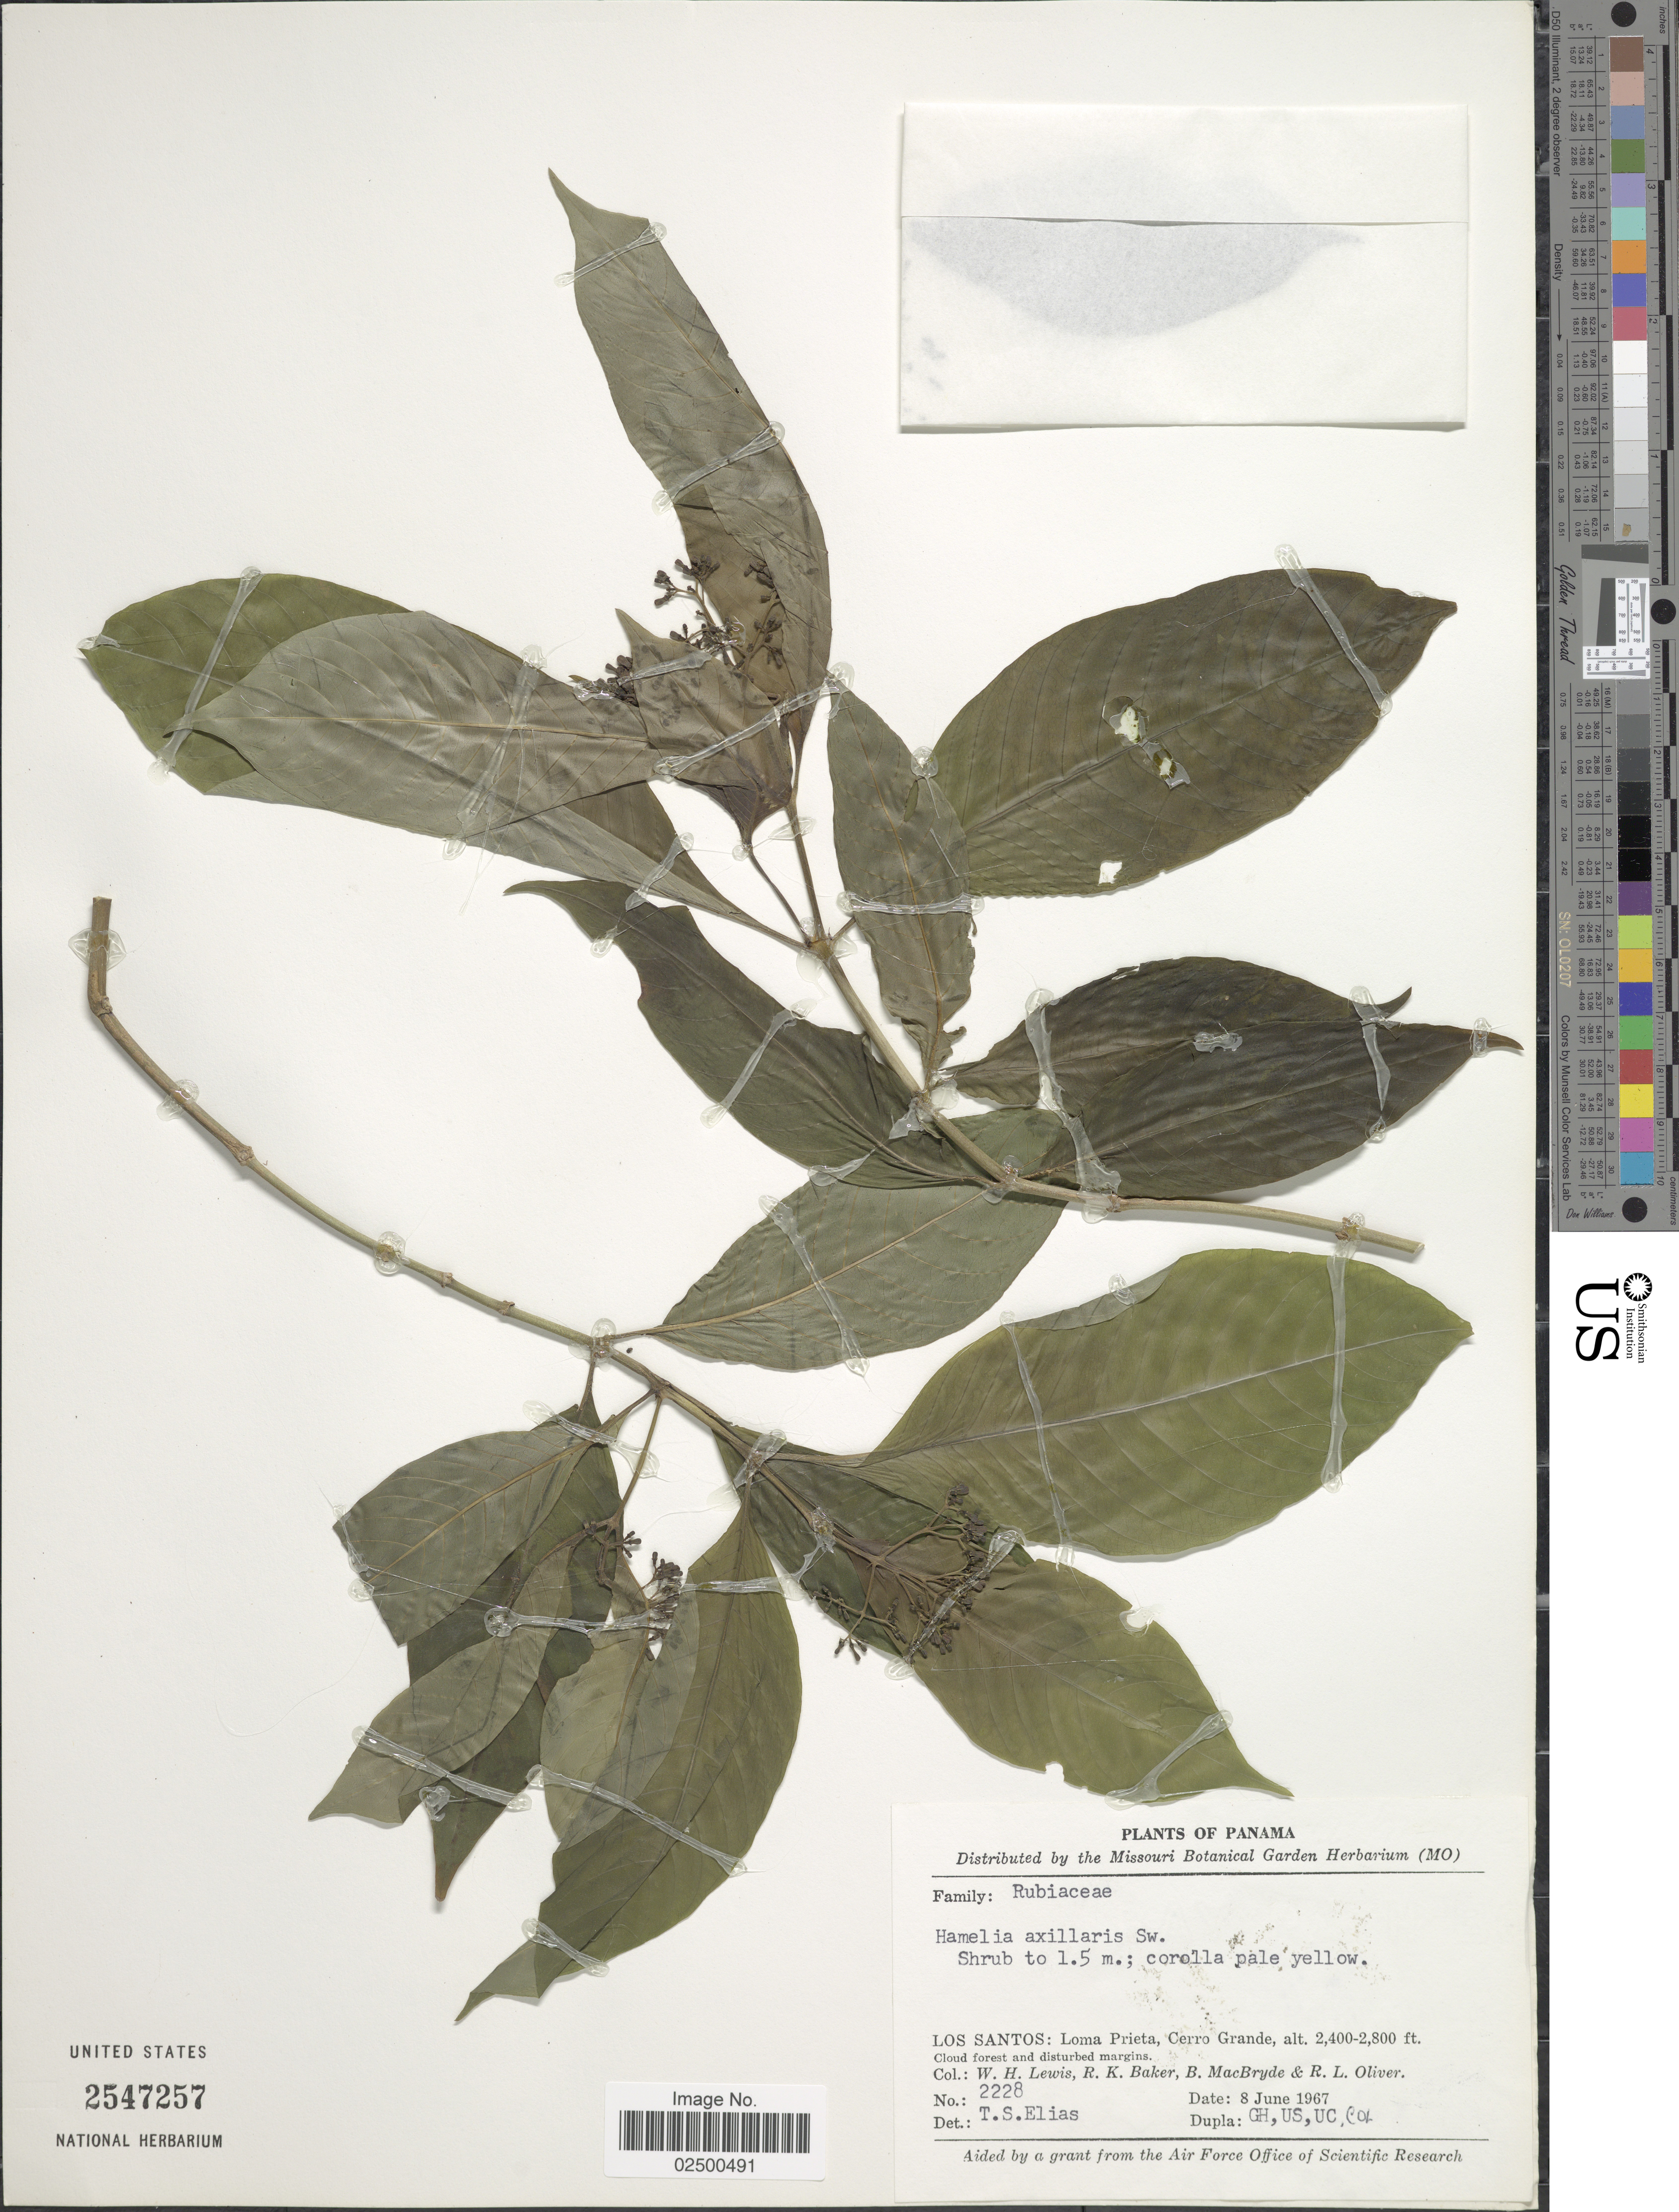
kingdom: Plantae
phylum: Tracheophyta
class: Magnoliopsida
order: Gentianales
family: Rubiaceae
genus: Hamelia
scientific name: Hamelia axillaris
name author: Sw.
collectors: W. H. Lewis, R. K. Baker, B. MacBryde & R. Oliver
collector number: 2228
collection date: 1967-06-08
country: Panama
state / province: Los Santos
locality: Los Santos: Loma Prieta, Cerro Grande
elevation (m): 732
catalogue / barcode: US 2547257